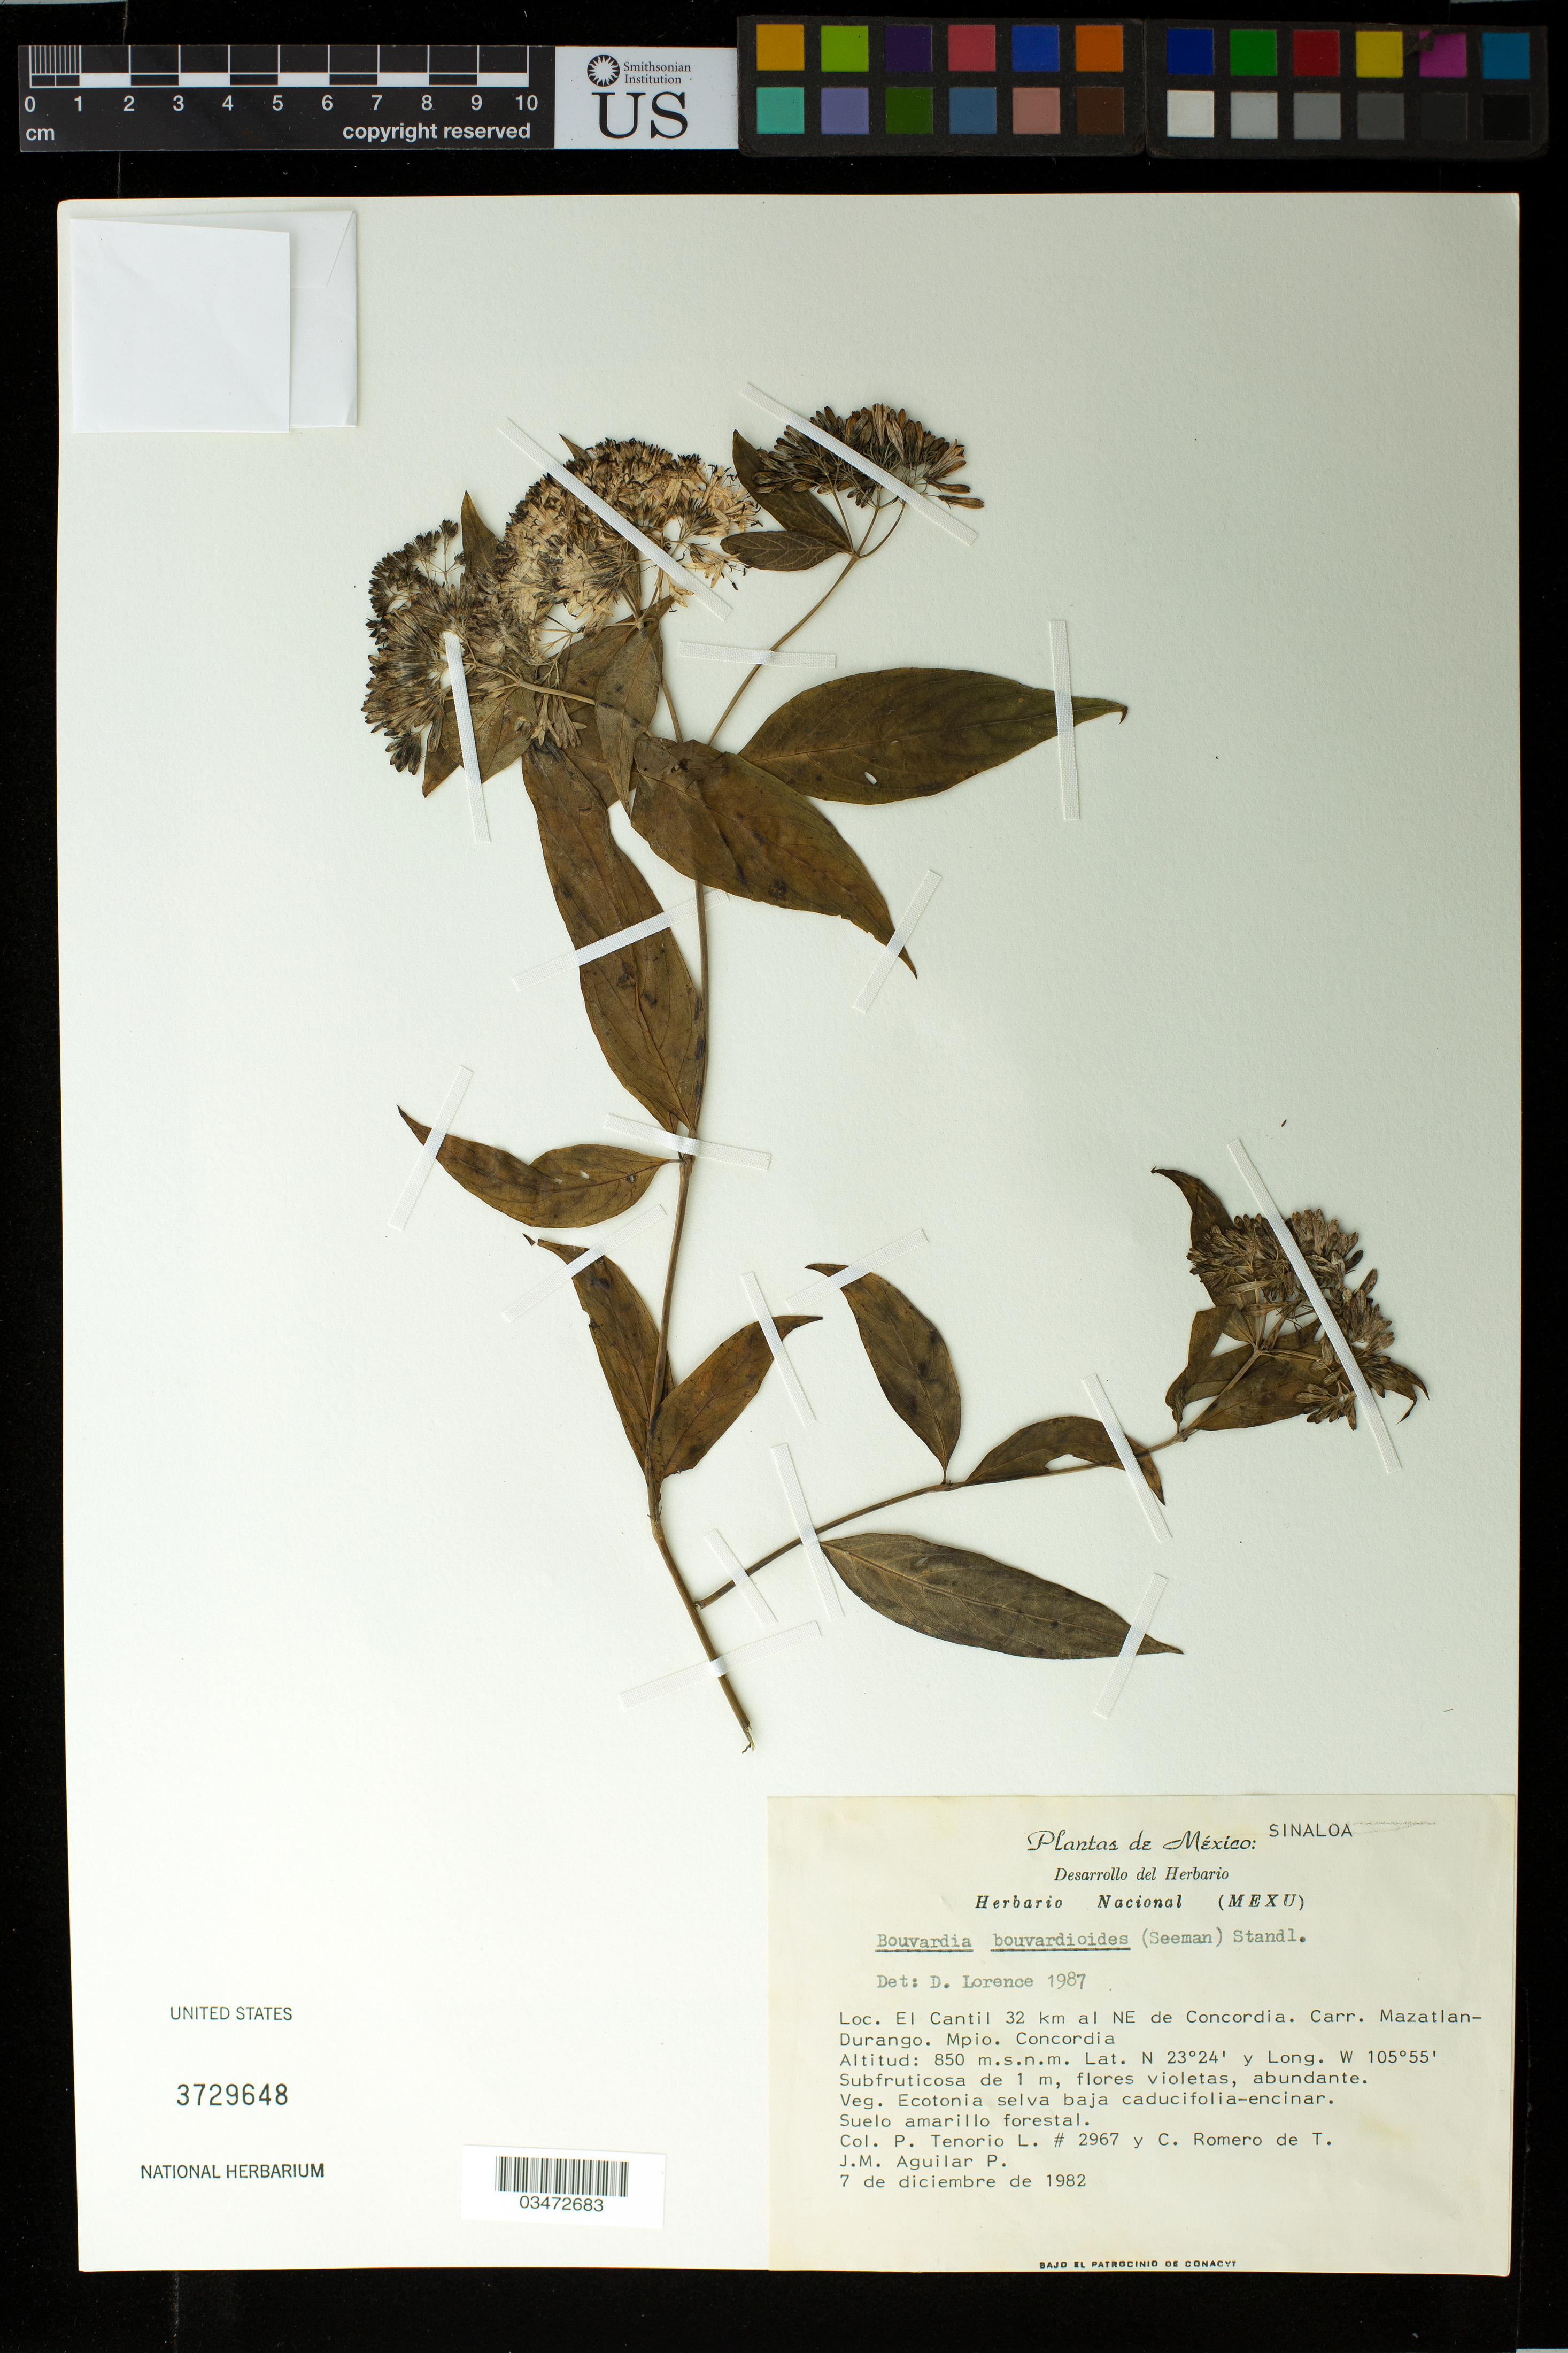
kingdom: Plantae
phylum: Tracheophyta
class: Magnoliopsida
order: Gentianales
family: Rubiaceae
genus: Bouvardia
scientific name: Bouvardia bouvardioides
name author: (Seem.) Standl.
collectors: P. Tenorio L., C. Romero de T. & Aguilar P., J. M.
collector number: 2967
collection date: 1982-12-07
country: Mexico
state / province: Sinaloa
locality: El Cantil 32 km al NE de Concordia. Carr. Mazatlan-Durango. Mpio. Concordia.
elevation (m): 850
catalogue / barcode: US 3729648